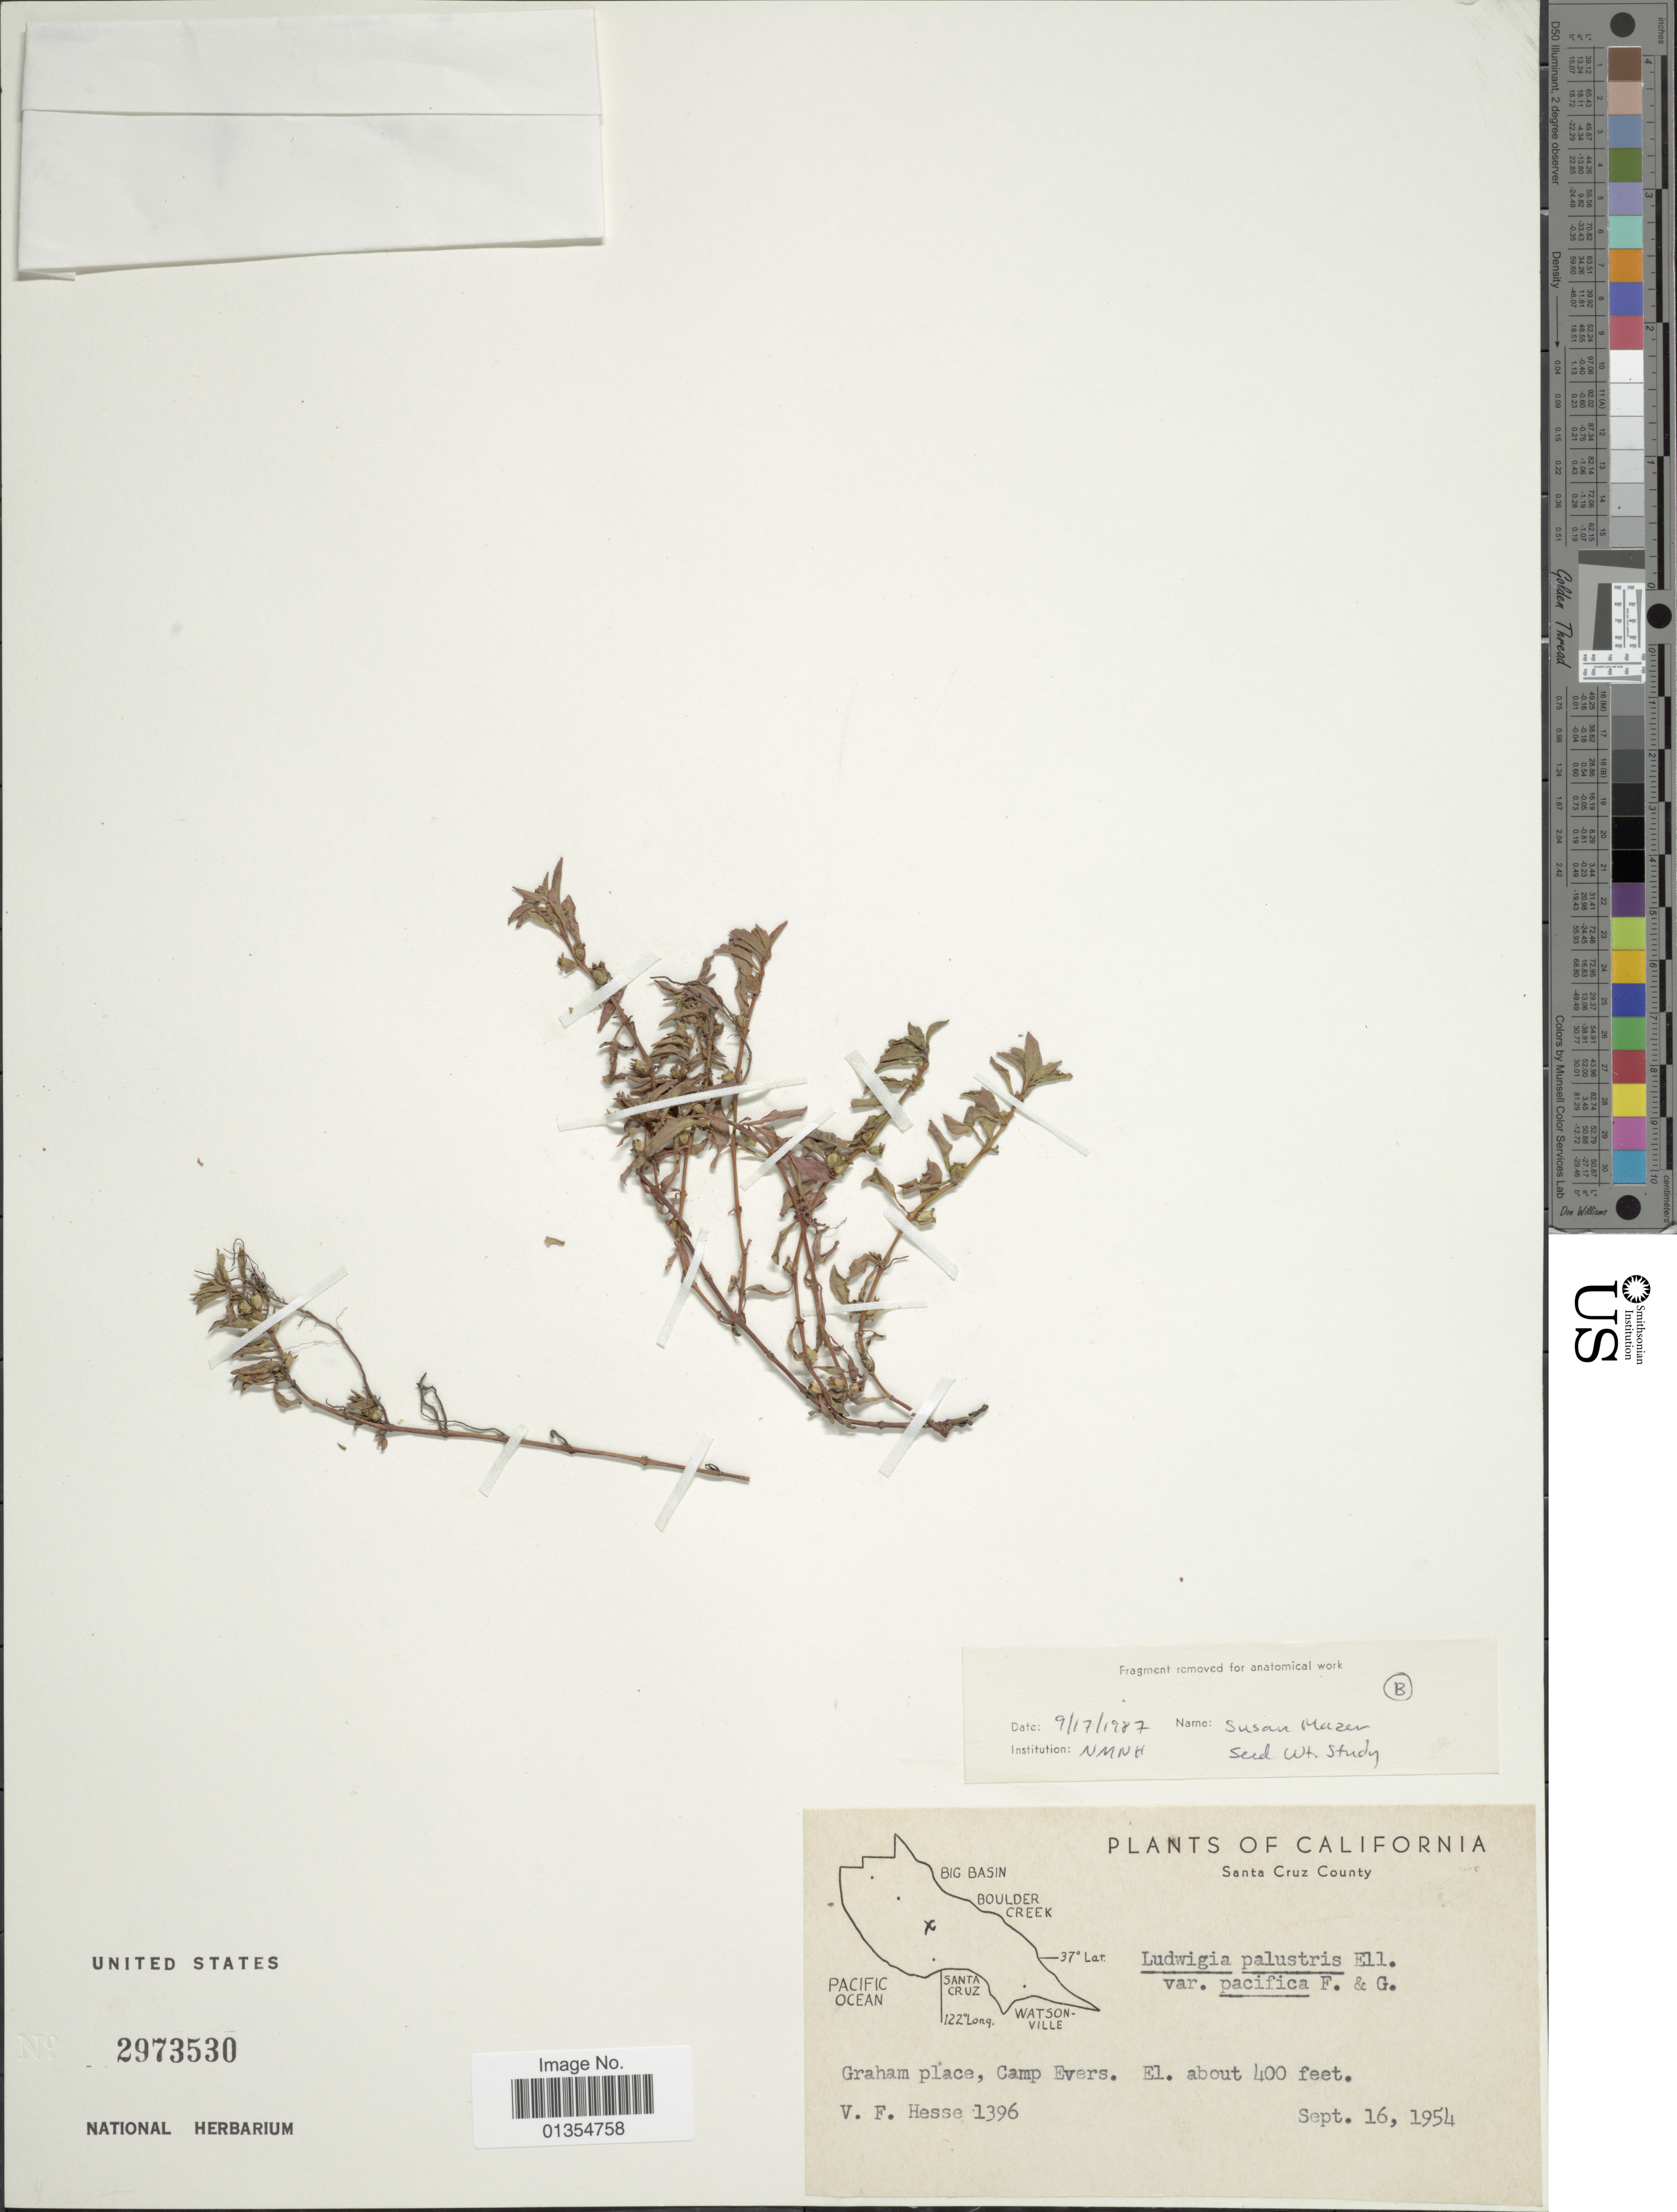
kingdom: Plantae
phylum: Tracheophyta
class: Magnoliopsida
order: Myrtales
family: Onagraceae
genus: Ludwigia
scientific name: Ludwigia palustris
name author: (L.) Elliott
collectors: V. Hesse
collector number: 1396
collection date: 1954-09-16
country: United States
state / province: California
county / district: Santa Cruz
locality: Santa Cruz County, Graham place, Camp Evers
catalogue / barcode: US 2973530